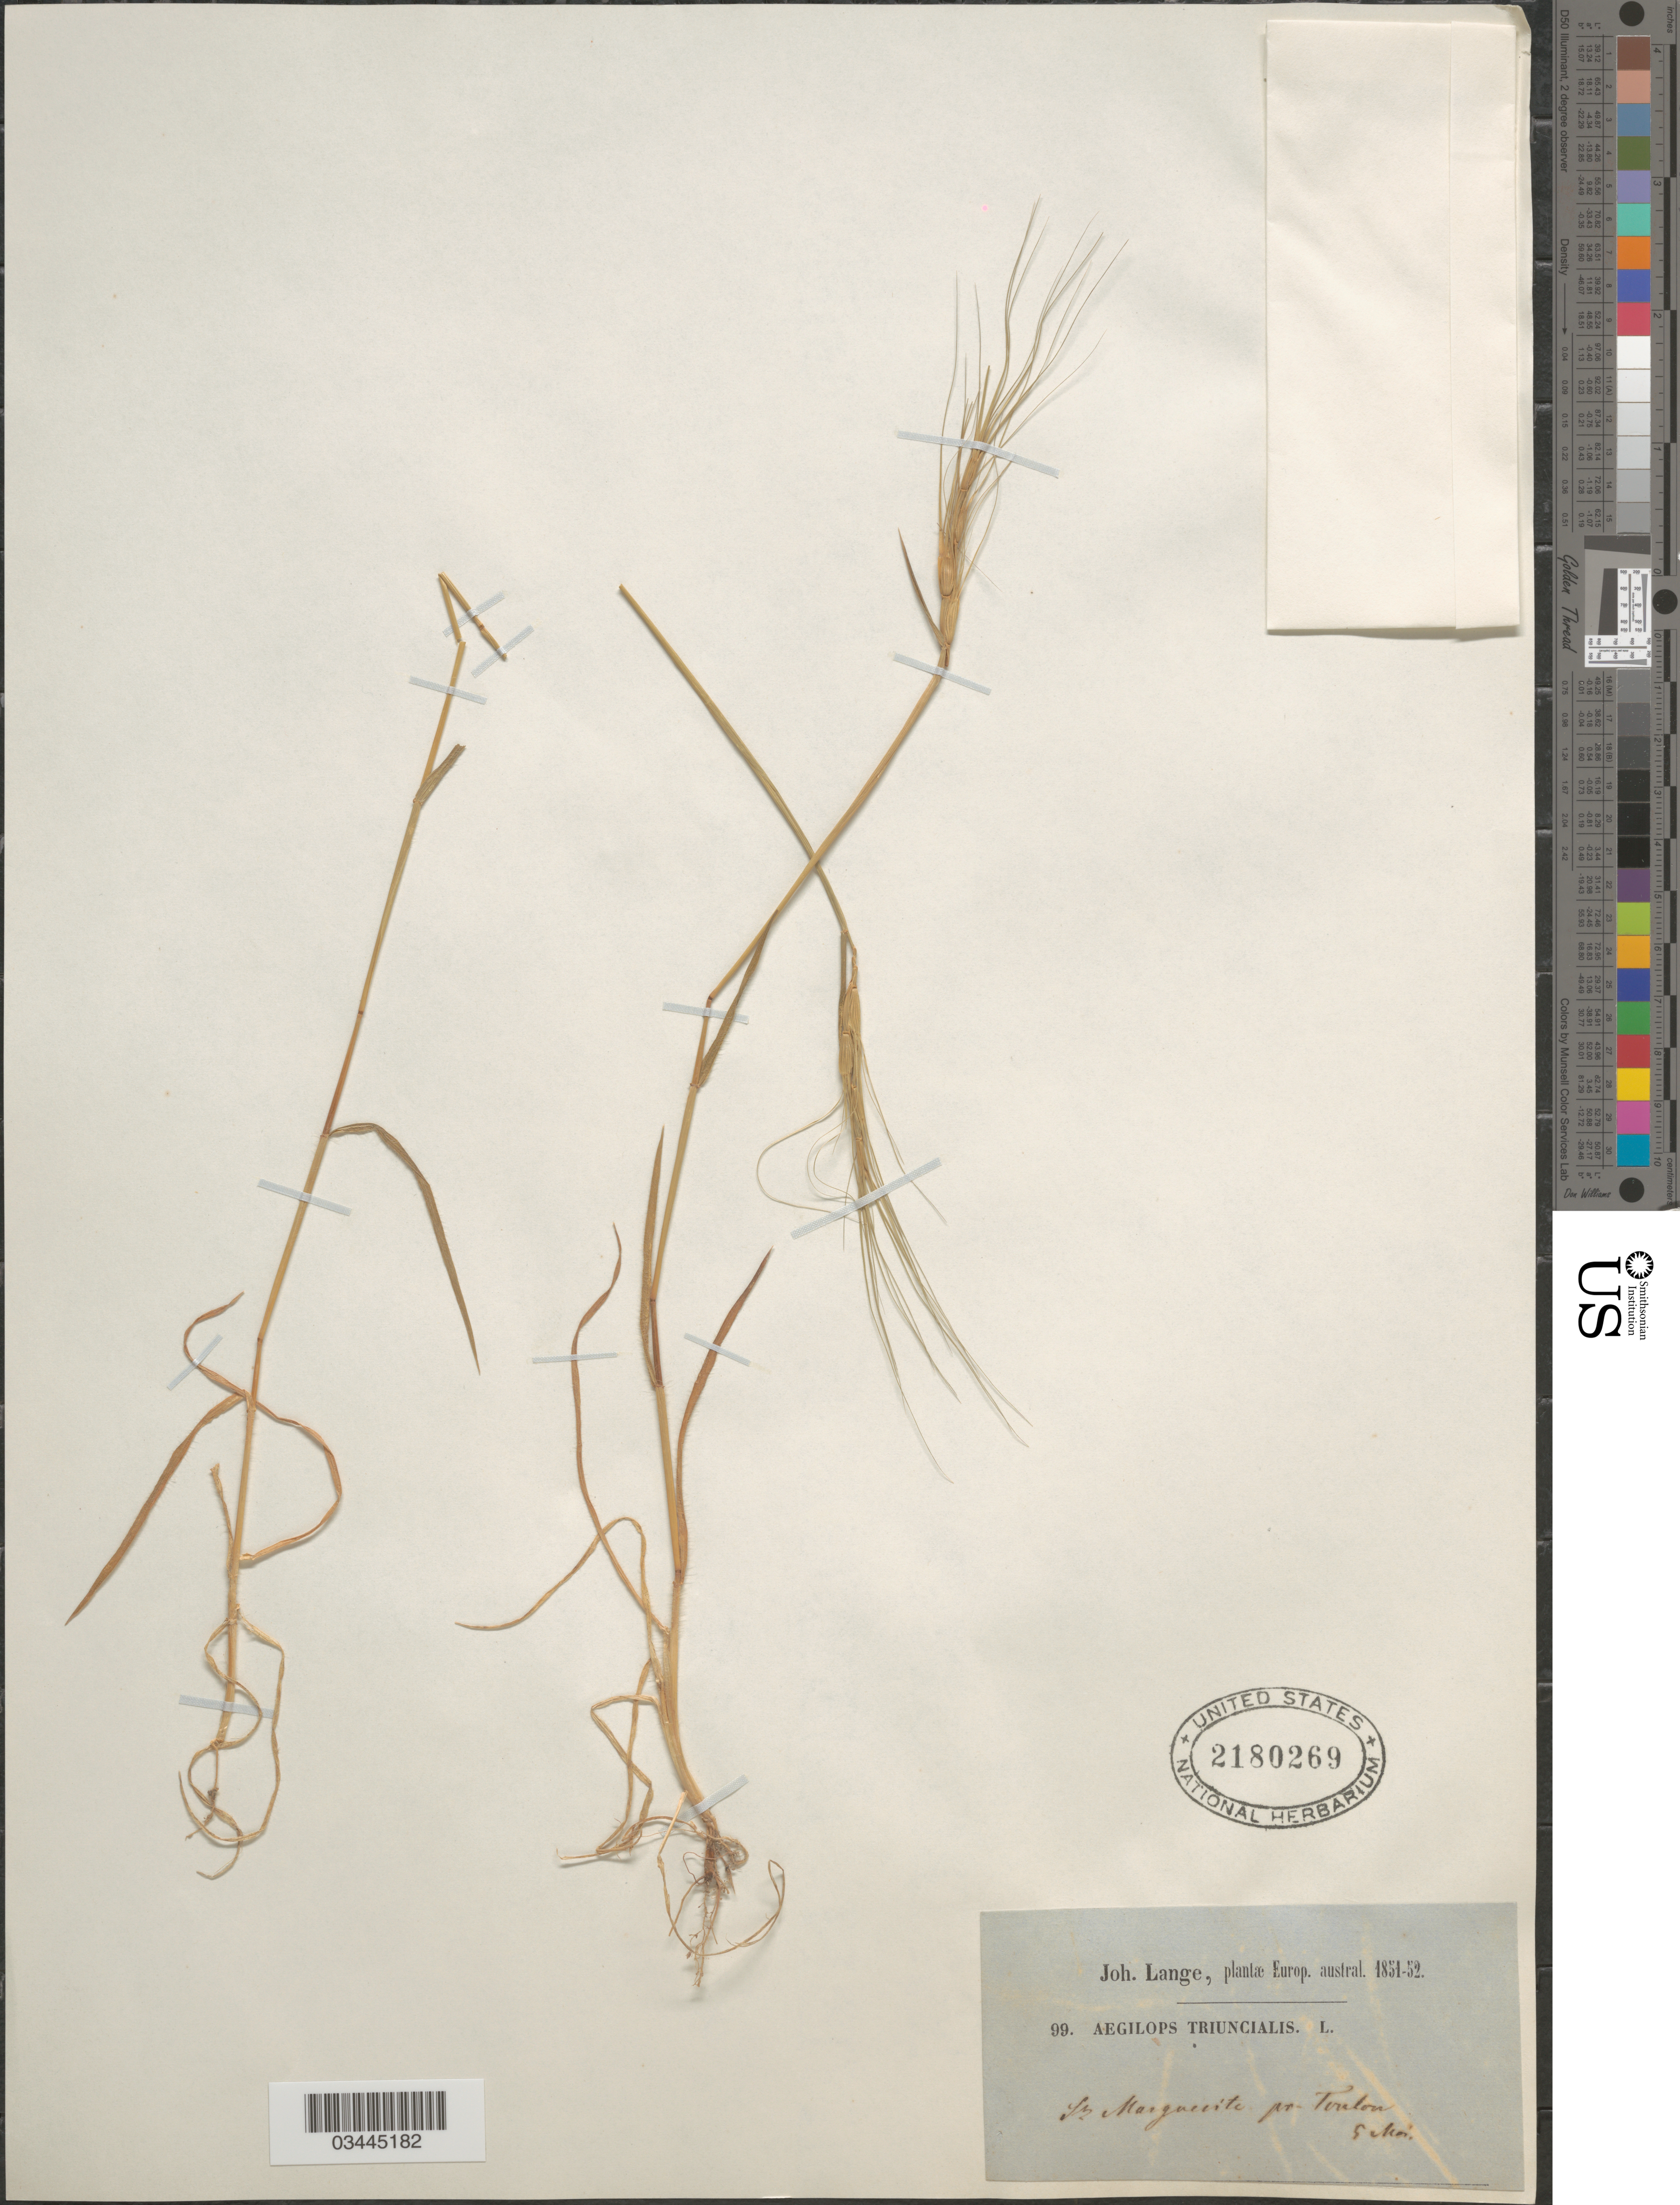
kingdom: Plantae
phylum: Tracheophyta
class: Liliopsida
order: Poales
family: Poaceae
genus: Aegilops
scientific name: Aegilops triuncialis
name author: L.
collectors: J. M. C. Lange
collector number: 99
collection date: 1851-05-05/1852-05-05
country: France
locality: Europ. austral. In Margarite pr. Toulon.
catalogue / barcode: US 2180269